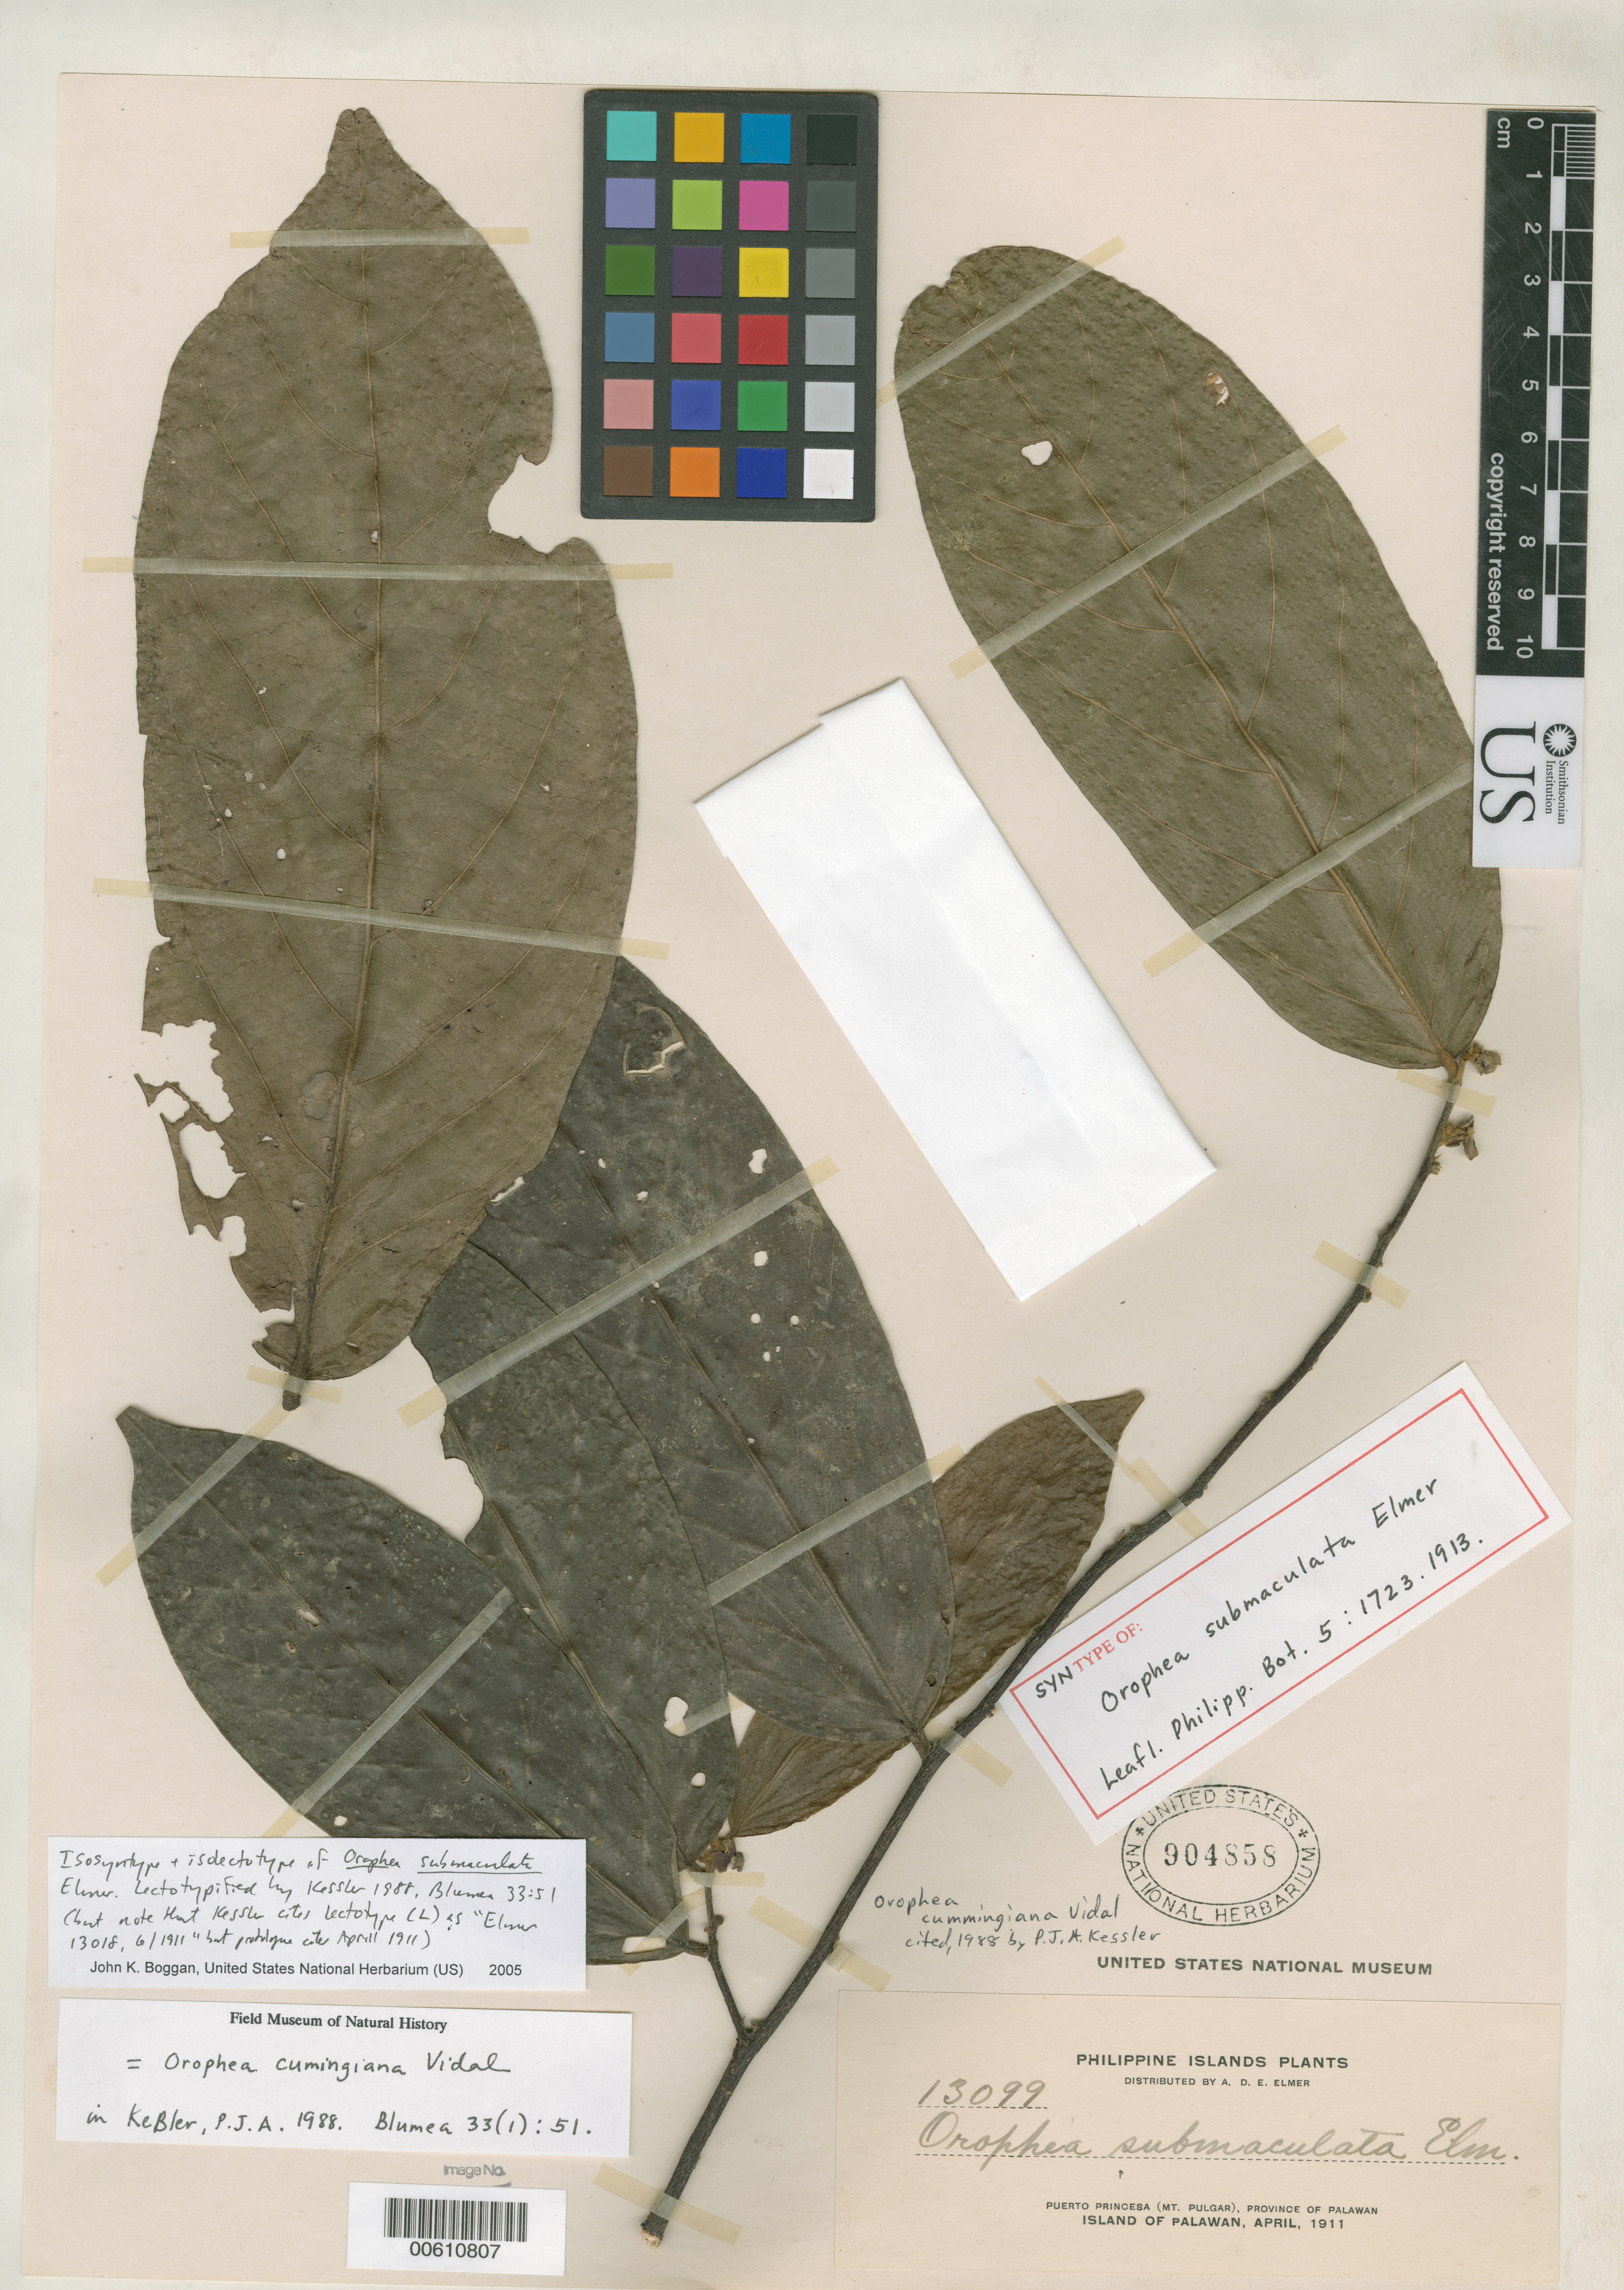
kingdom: Plantae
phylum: Tracheophyta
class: Magnoliopsida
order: Magnoliales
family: Annonaceae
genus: Orophea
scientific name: Orophea submaculata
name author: Elmer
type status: Isolectotype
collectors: A. D. E. Elmer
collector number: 13099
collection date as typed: Apr 1911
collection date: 1911-04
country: Philippines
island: Palawan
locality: Puerto Princesa (Mt. Pulgar), Province of Palawan.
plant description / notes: Kessler cites lectotype (L) as "Elmer 13018, 6/1911" but protologue cites April 1911.; Additional syntype at US (Elmer 13018).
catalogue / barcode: US 904858